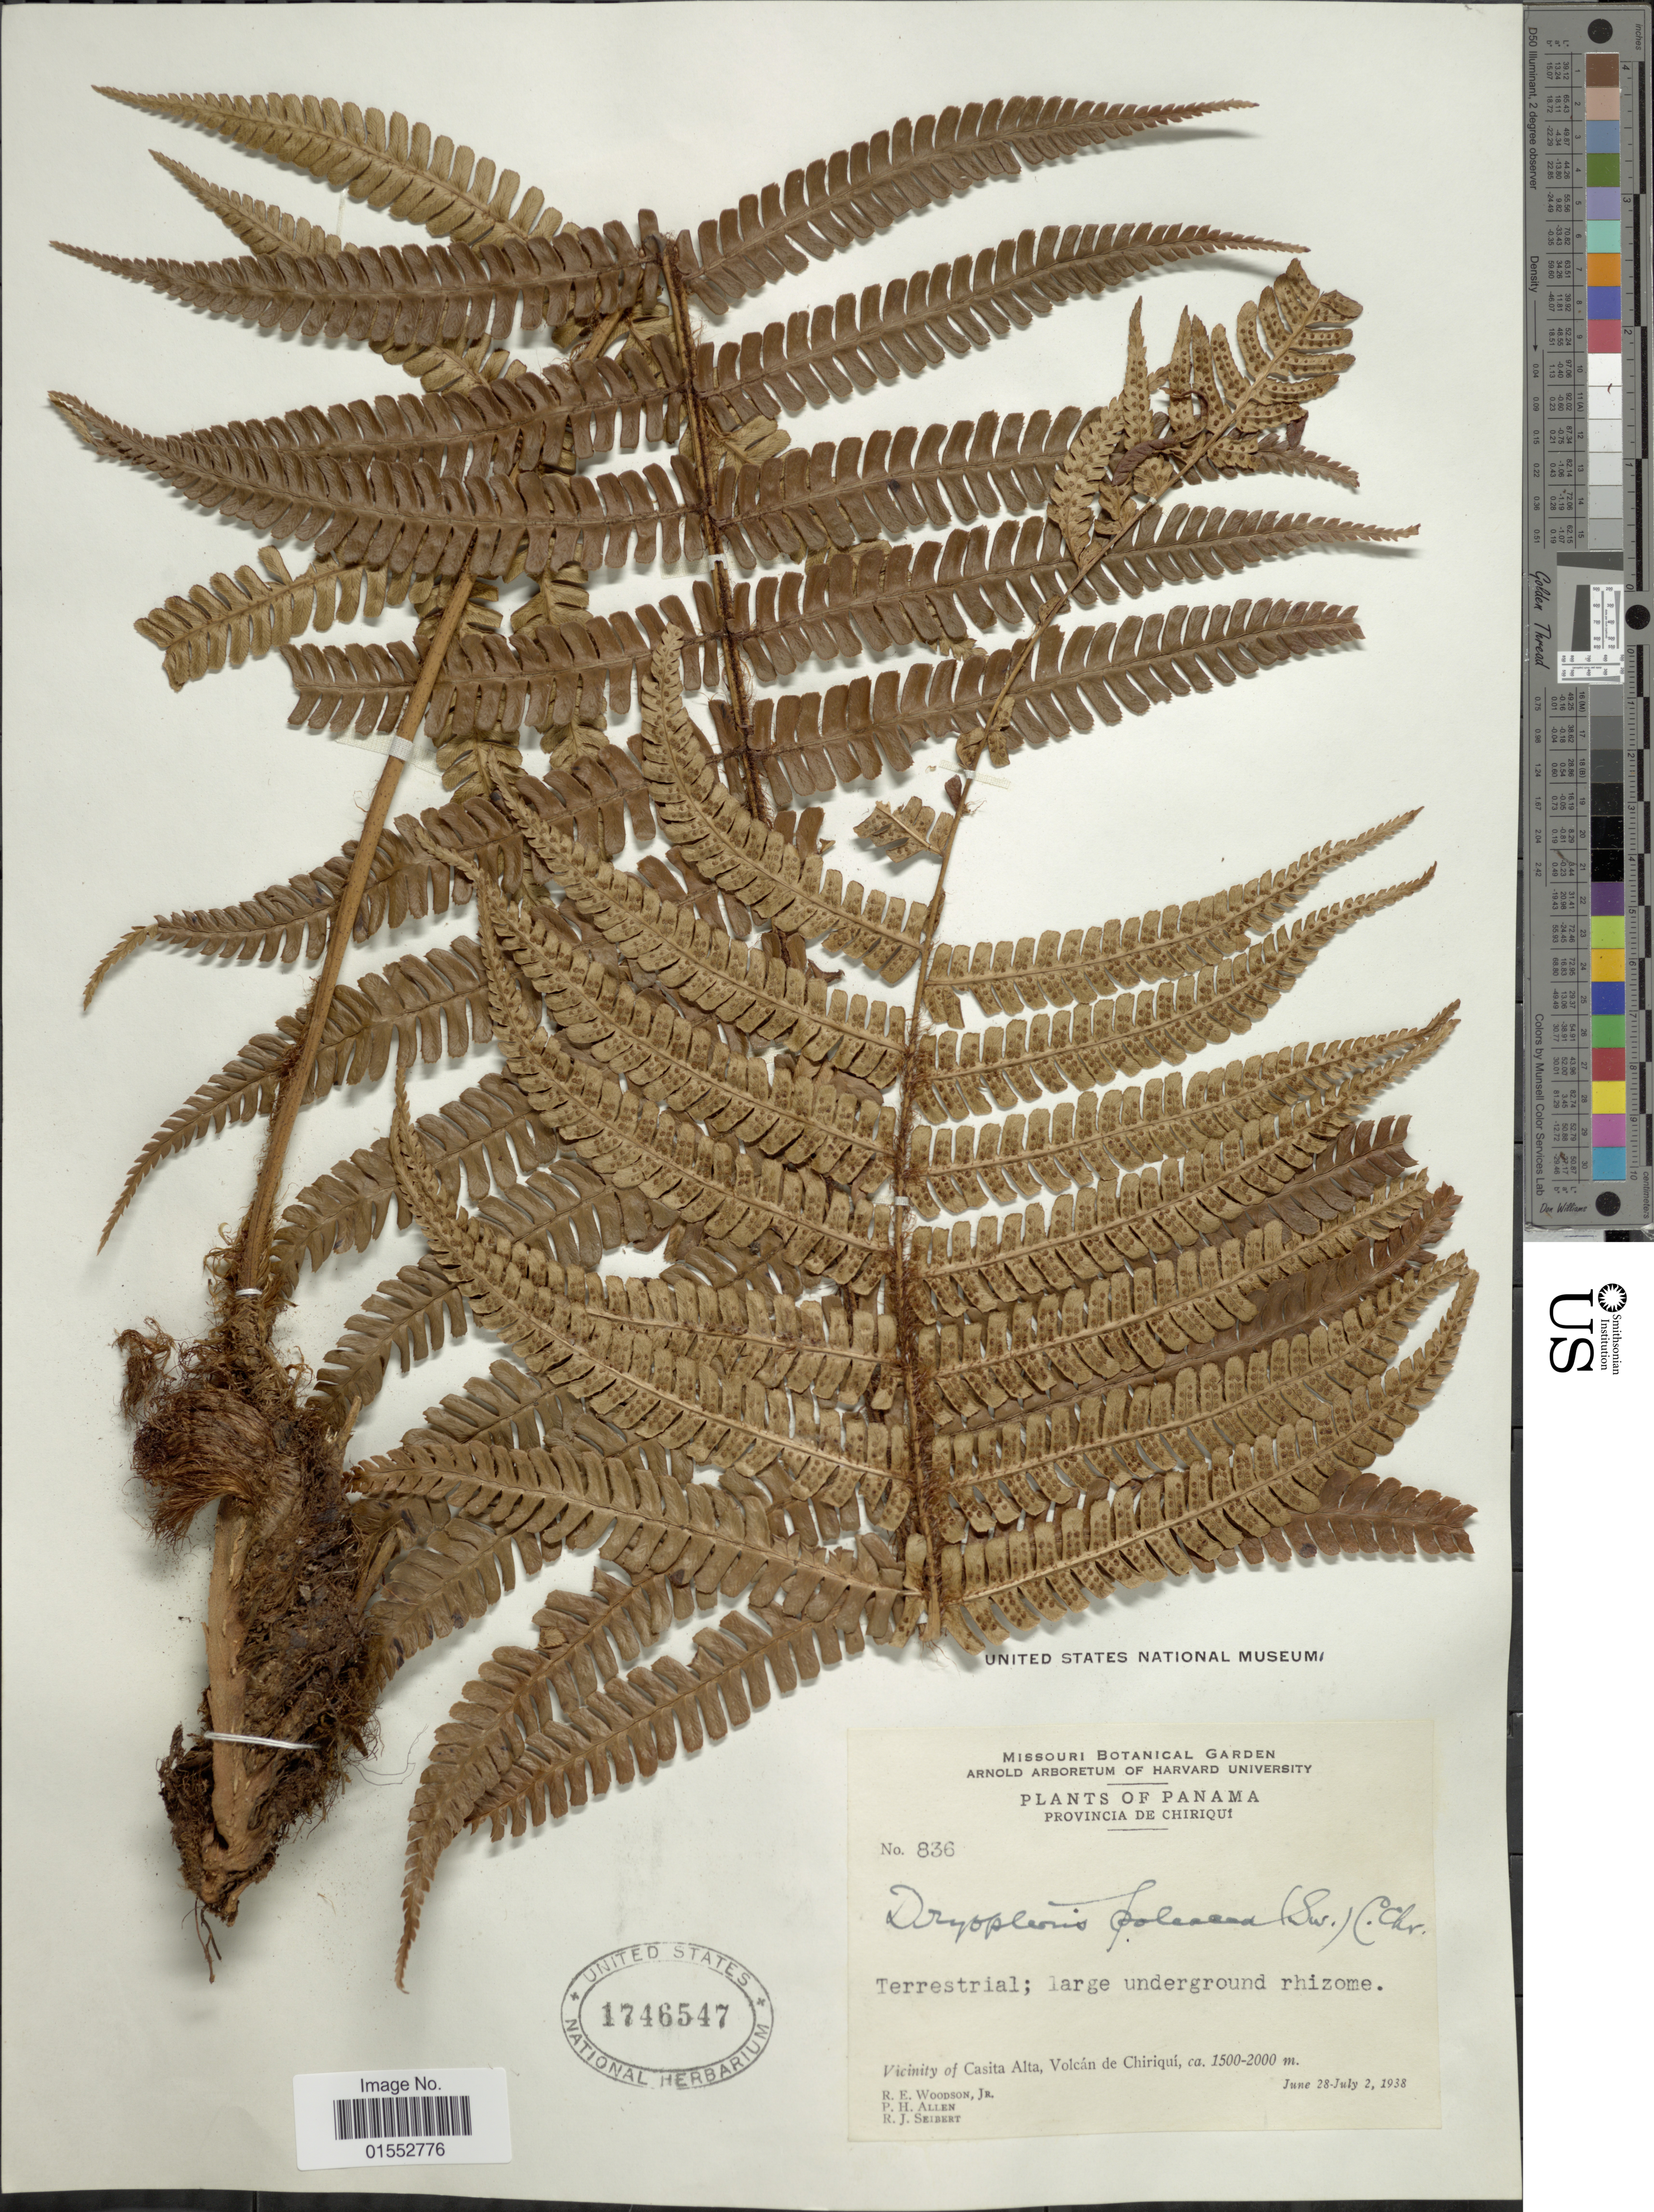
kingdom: Plantae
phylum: Tracheophyta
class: Polypodiopsida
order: Polypodiales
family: Dryopteridaceae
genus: Dryopteris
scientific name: Dryopteris wallichiana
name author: (Spreng.) Hyl.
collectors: R. E. Woodson, P. H. Allen & R. J. Seibert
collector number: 836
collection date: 1938-06-28/1938-07-02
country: Panama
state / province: Chiriqui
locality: Vicinity of Casita Alta, Volcán de Chiriqui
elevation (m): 1500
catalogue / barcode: US 1746547